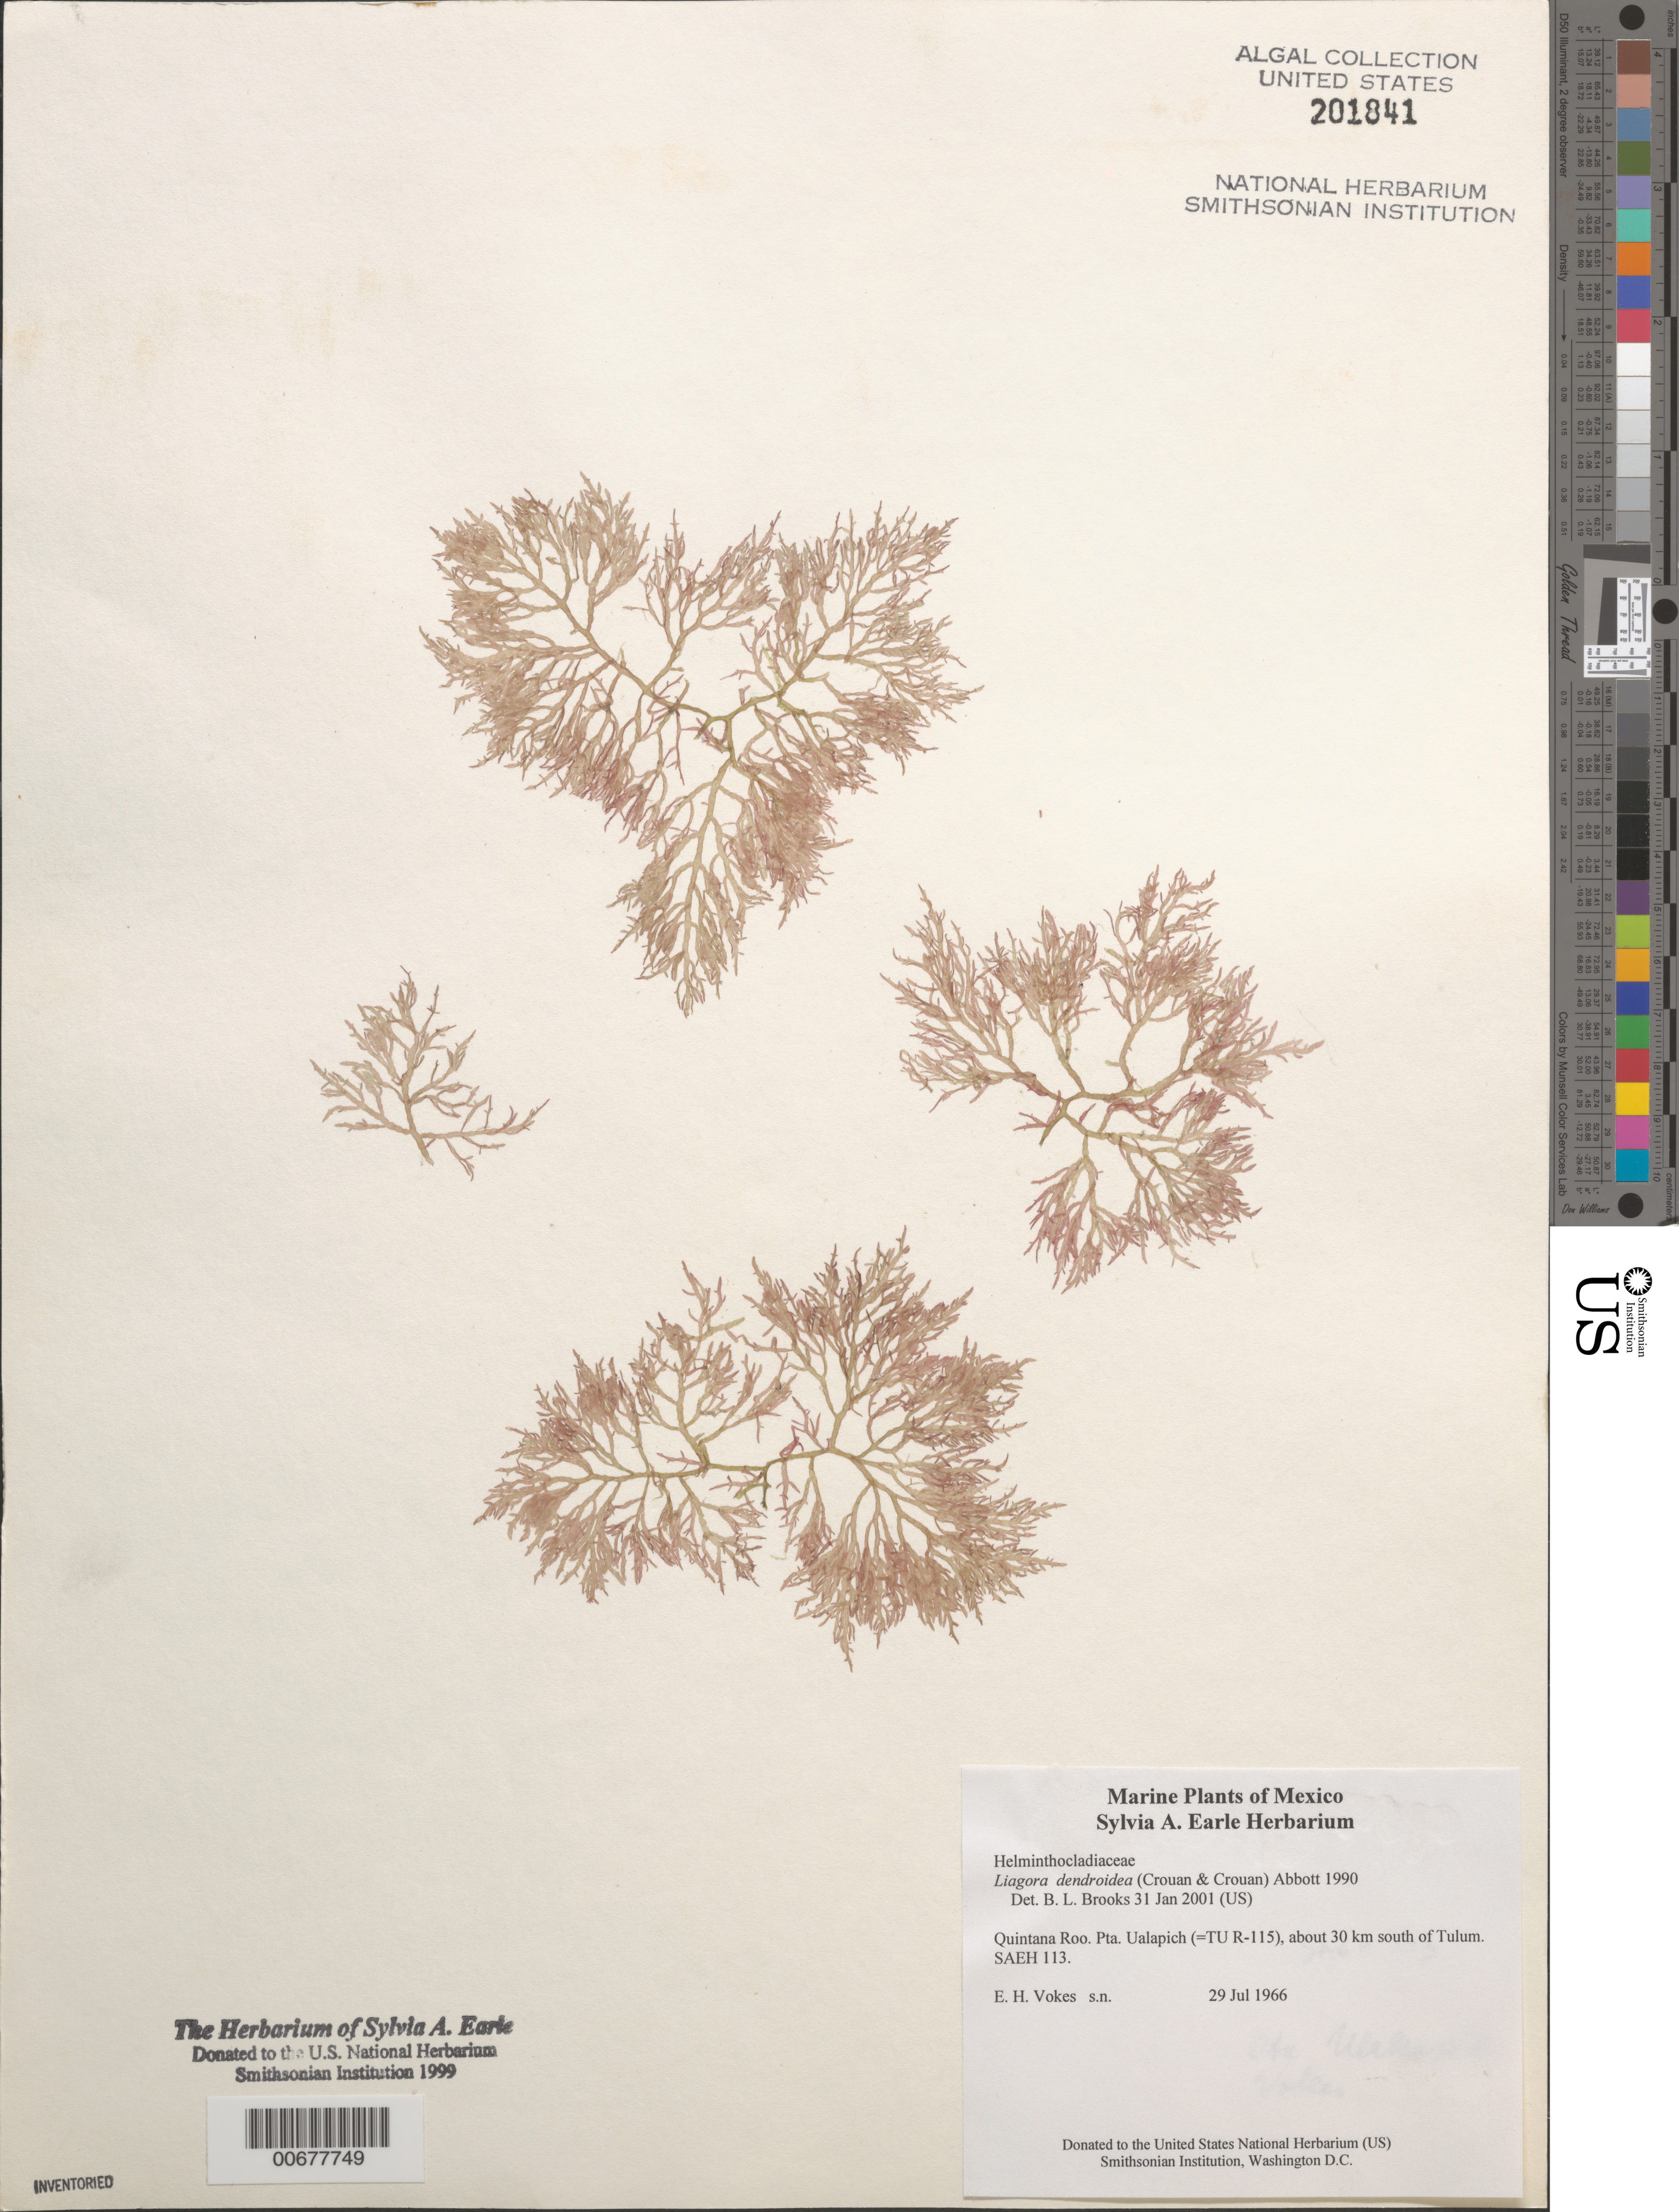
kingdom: Plantae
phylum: Rhodophyta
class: Florideophyceae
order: Nemaliales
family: Liagoraceae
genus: Gloiocallis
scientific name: Gloiocallis dendroidea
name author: (P. Crouan & H. Crouan) S.-M. Lin et al.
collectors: E. Vokes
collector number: SAEH 113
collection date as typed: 29 Jul 1966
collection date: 1966-07-29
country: Mexico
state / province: Quintana Roo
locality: Punta Ualapich (TU R-115), ca. 30 km south of Tulum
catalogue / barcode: US 201841